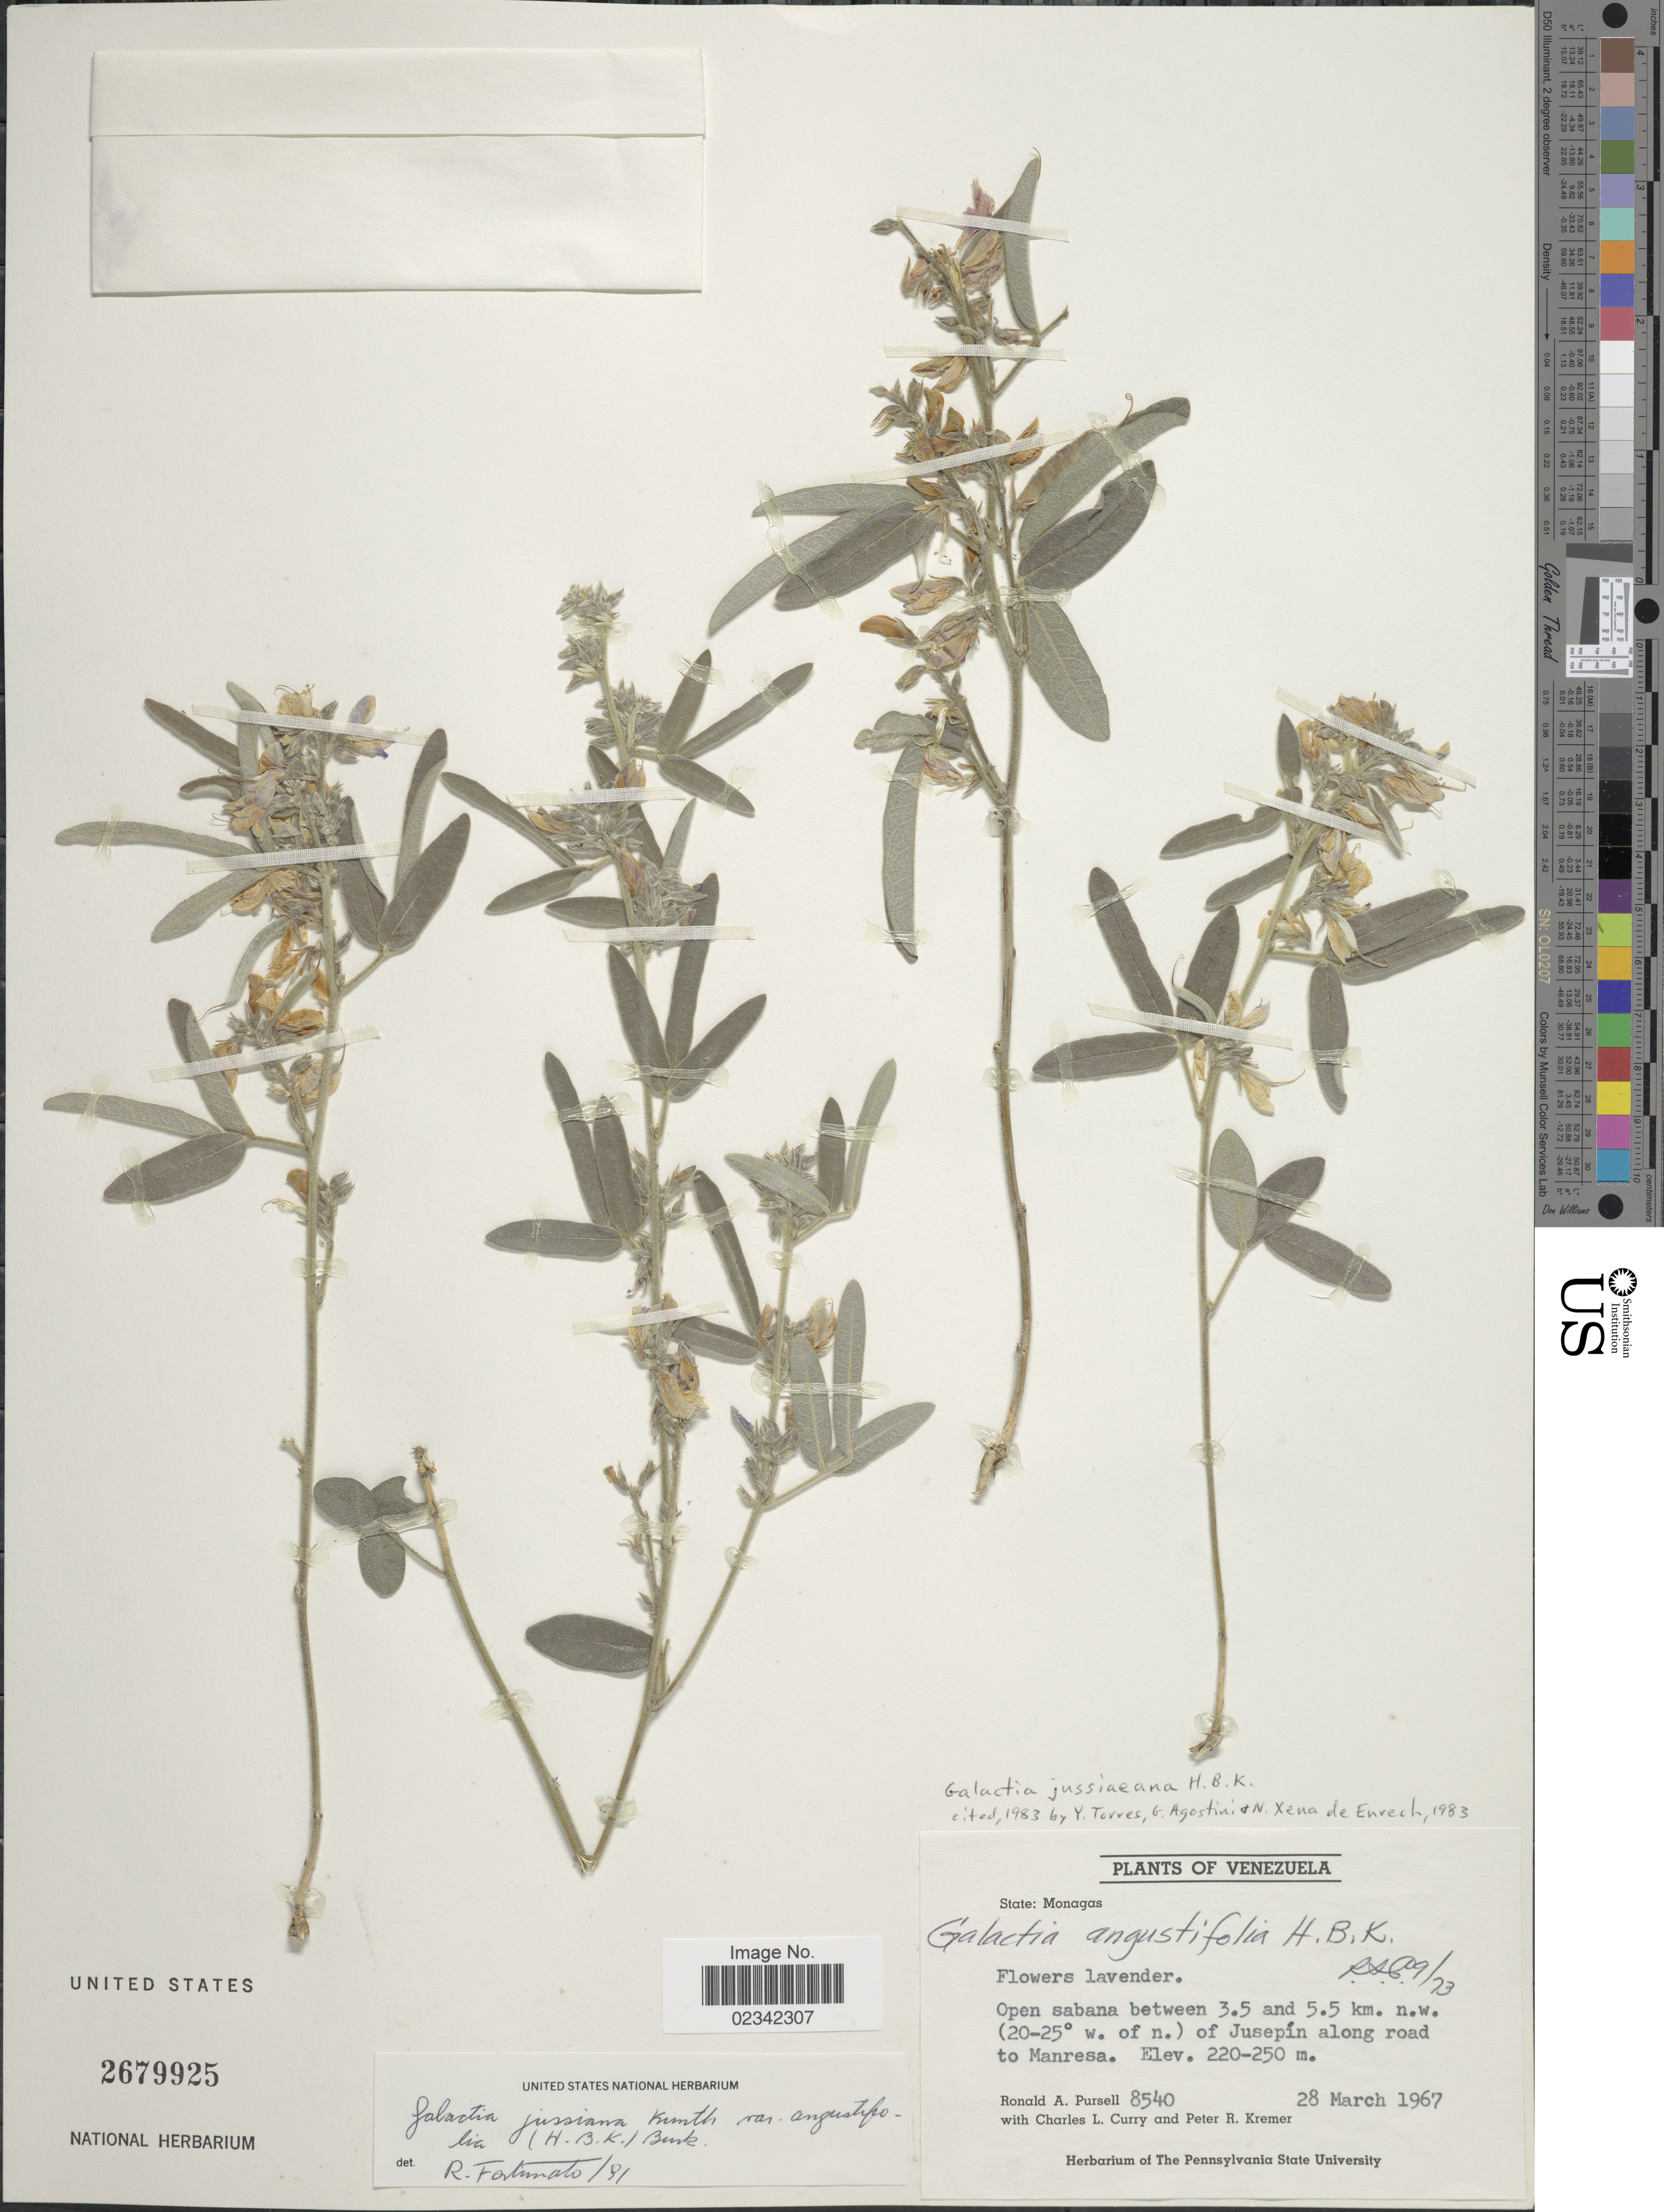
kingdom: Plantae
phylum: Tracheophyta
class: Magnoliopsida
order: Fabales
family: Fabaceae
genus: Galactia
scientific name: Galactia jussiaeana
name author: Kunth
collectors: R. A. Pursell, C. L. Curry & P. Kremer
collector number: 8540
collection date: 1967-03-28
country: Venezuela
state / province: Monagas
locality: Open sabana between 3.5 and 5.5 km. n.w. (20-25° w. of n.) of Jusepin along road to Manresa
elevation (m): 220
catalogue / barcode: US 2679925